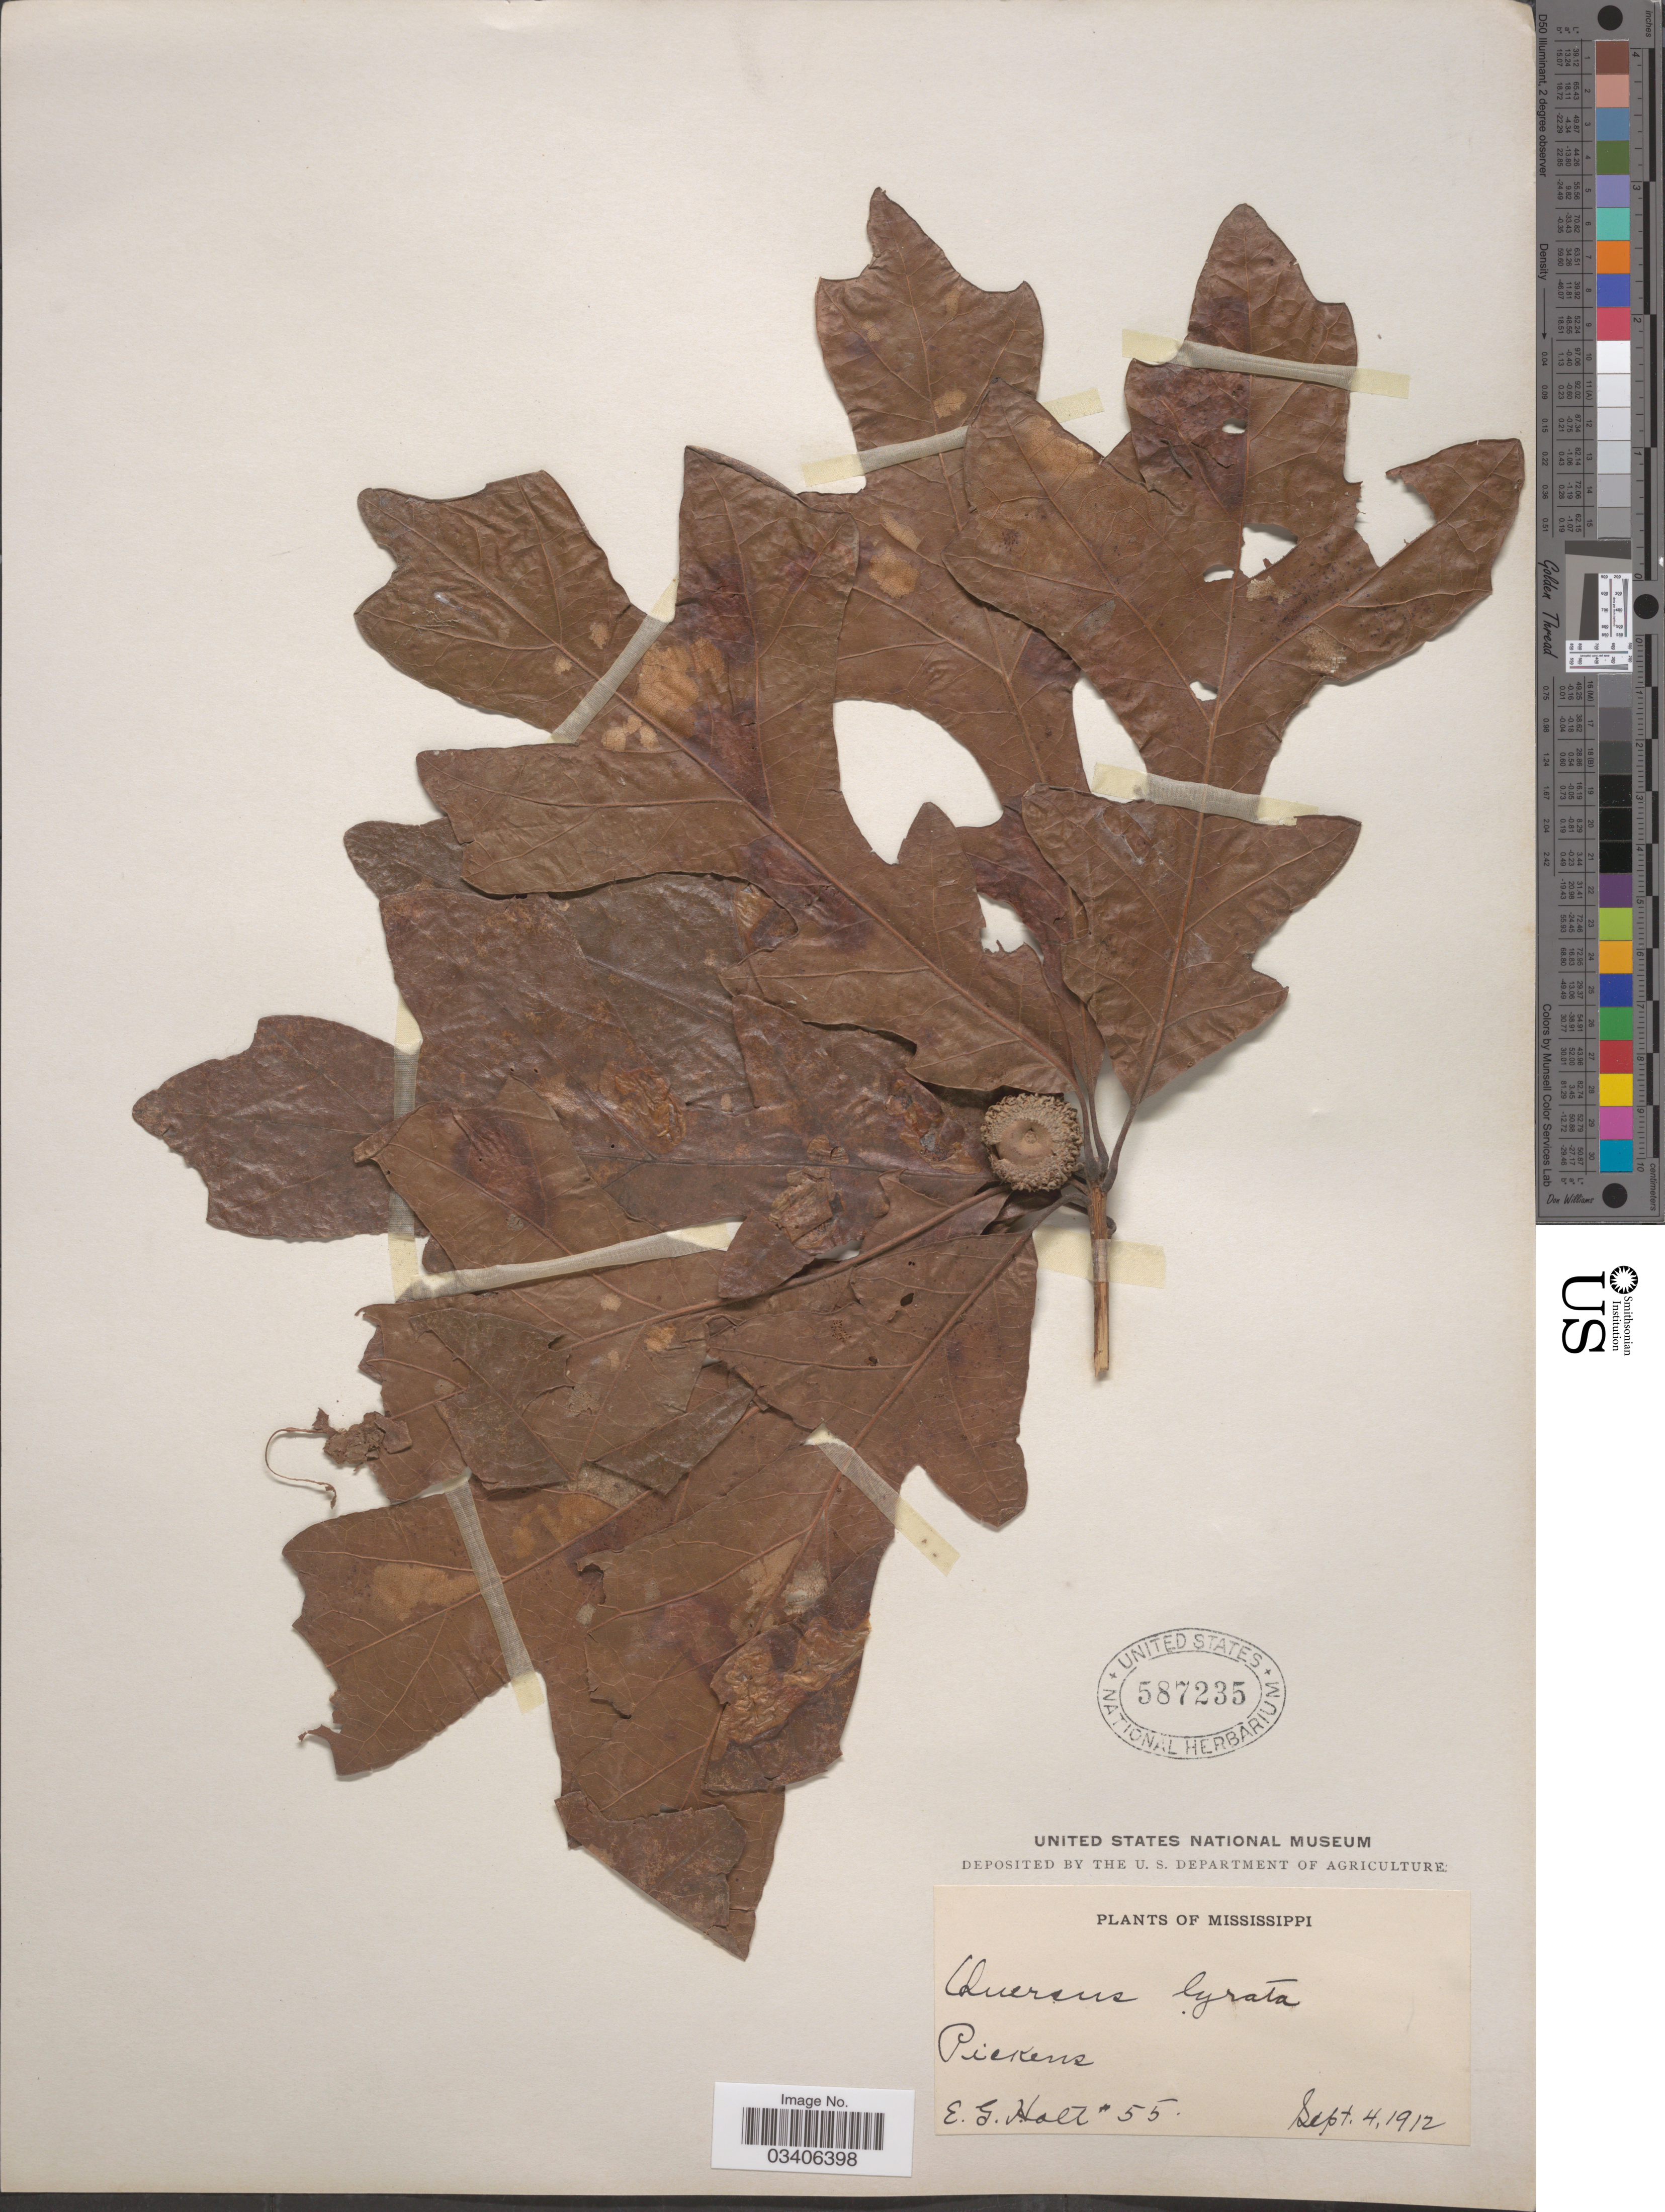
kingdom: Plantae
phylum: Tracheophyta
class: Magnoliopsida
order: Fagales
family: Fagaceae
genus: Quercus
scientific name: Quercus lyrata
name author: Walter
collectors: E. G. Holt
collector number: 55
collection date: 1912-09-04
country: United States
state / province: Mississippi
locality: Pickens.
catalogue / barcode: US 587235